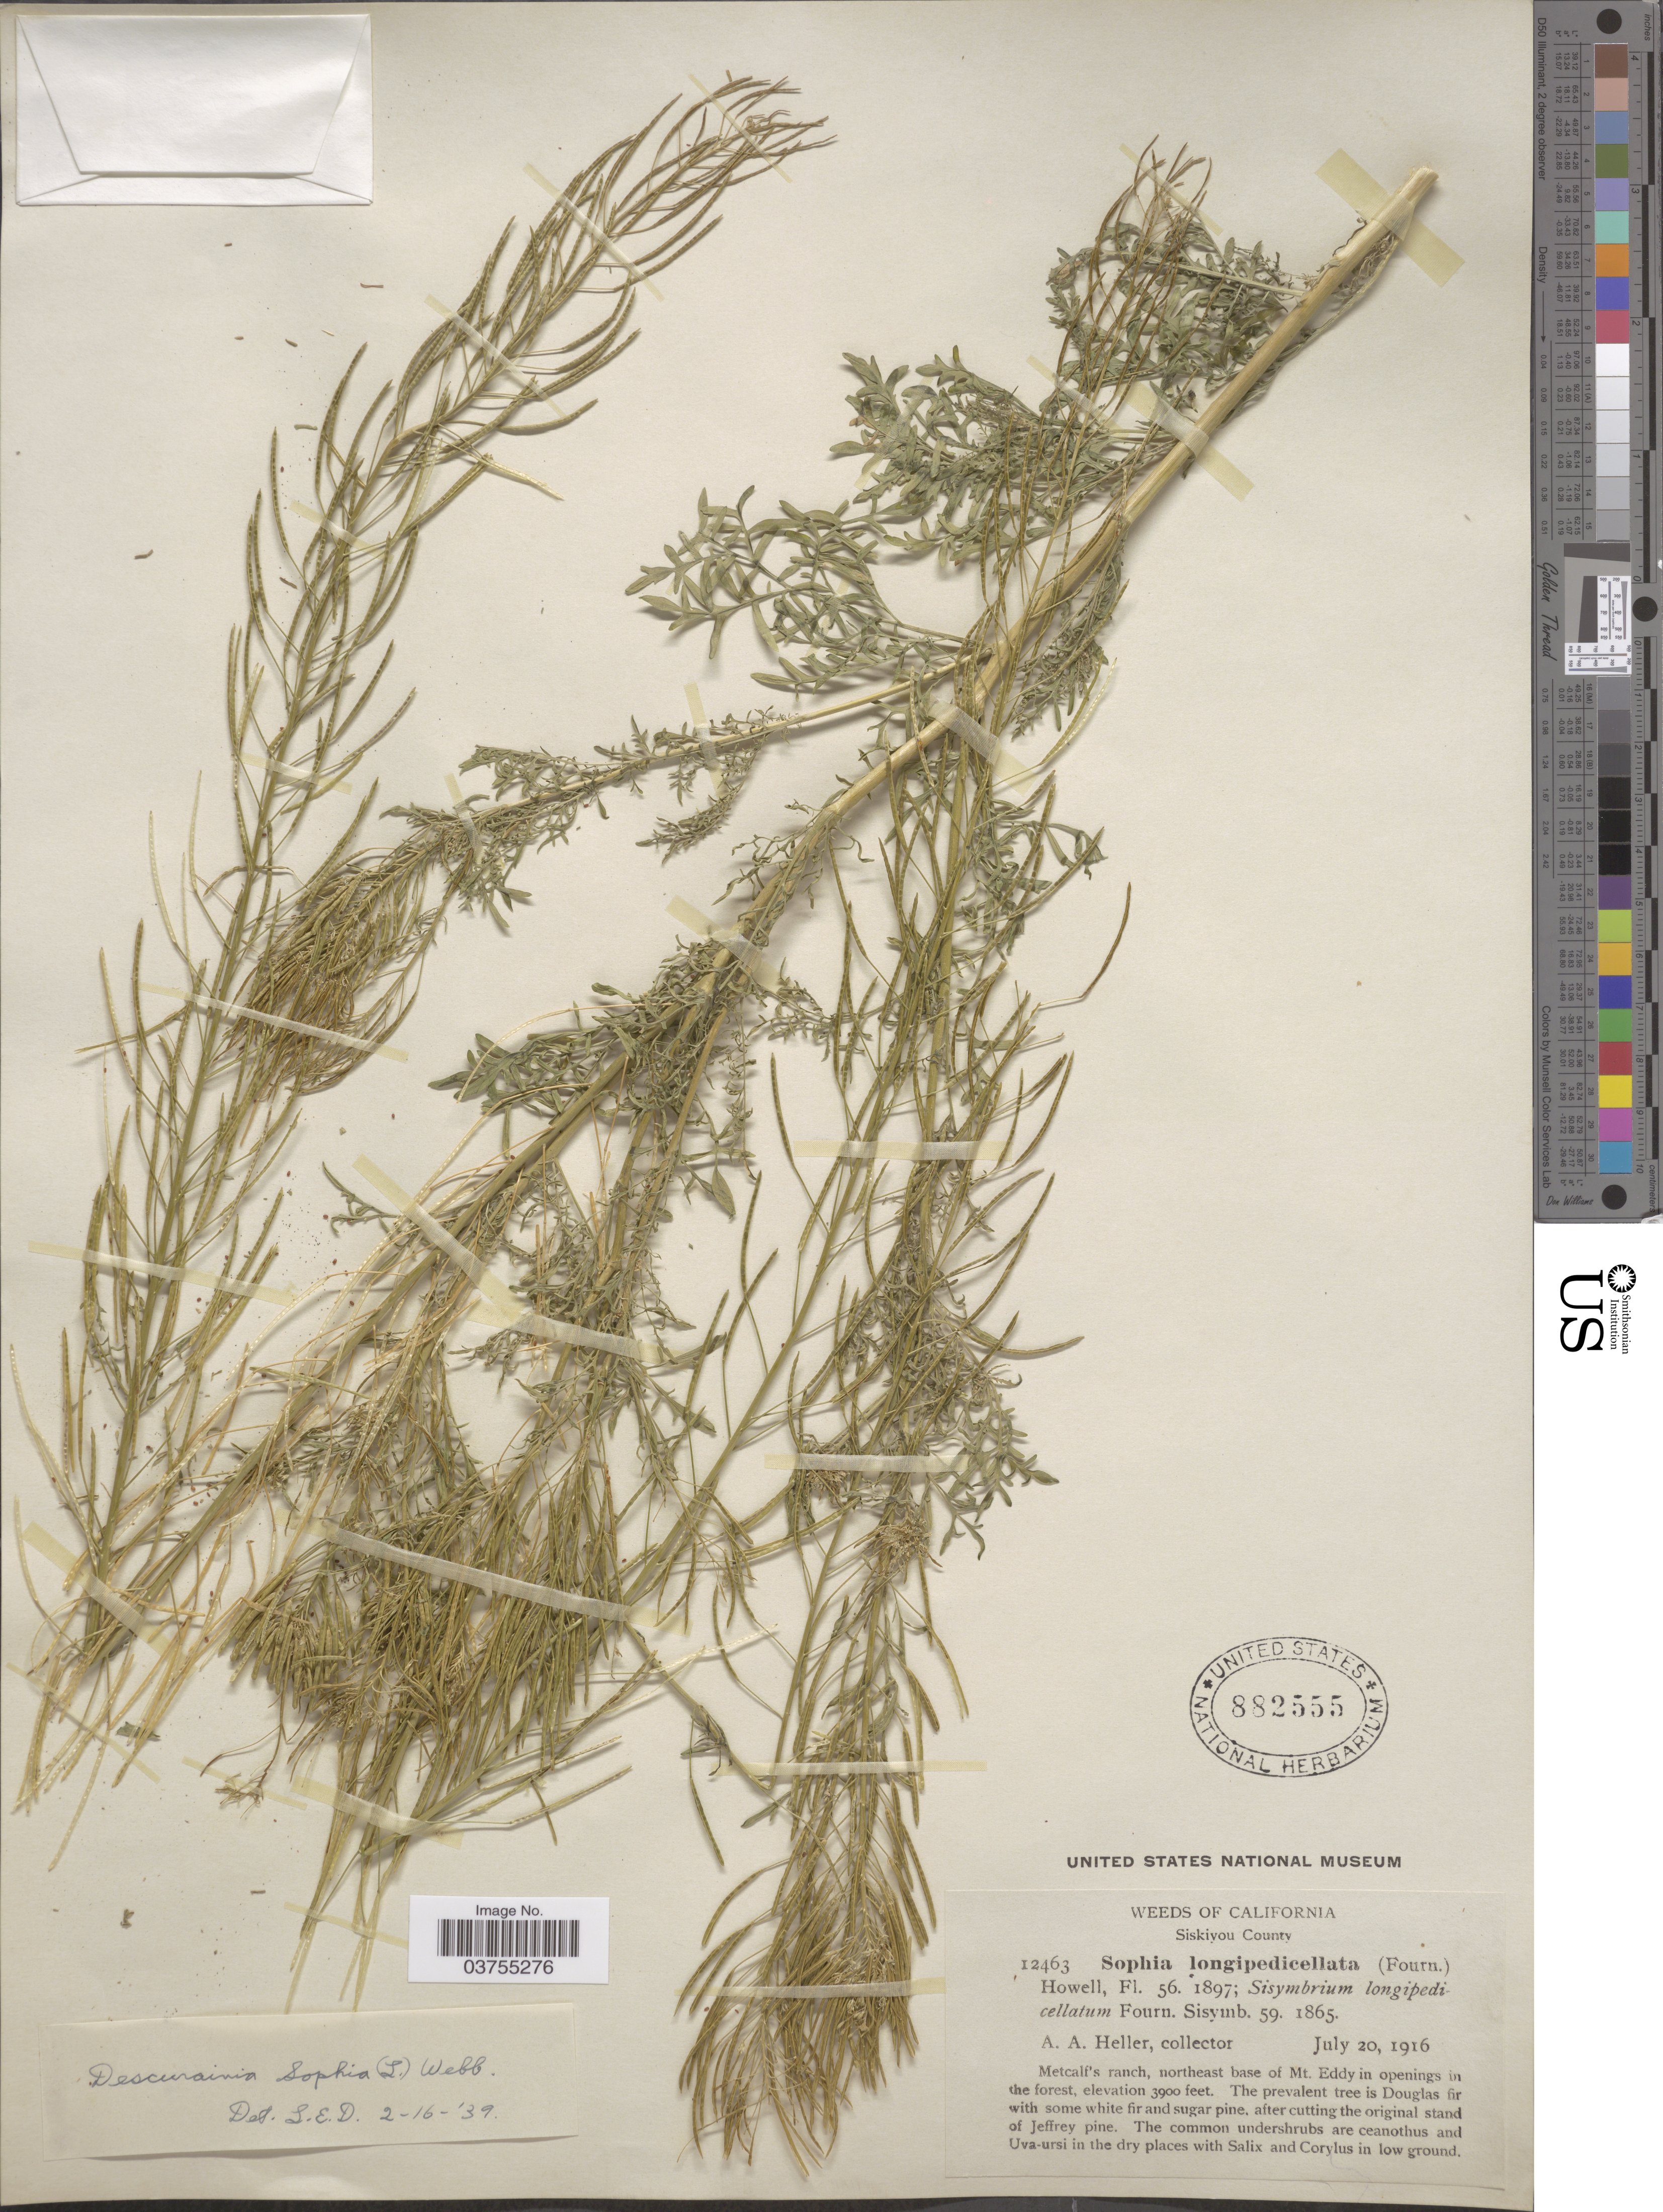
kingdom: Plantae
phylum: Tracheophyta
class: Magnoliopsida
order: Brassicales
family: Brassicaceae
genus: Descurainia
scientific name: Descurainia sophia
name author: (L.) Webb ex Prantl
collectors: A. A. Heller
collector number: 12463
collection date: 1916-07-20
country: United States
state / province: California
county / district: Siskiyou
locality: Siskiyou County. Metcalf's ranch, northeast base of Mt. Eddy in openings in the forest.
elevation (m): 1189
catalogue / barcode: US 882555